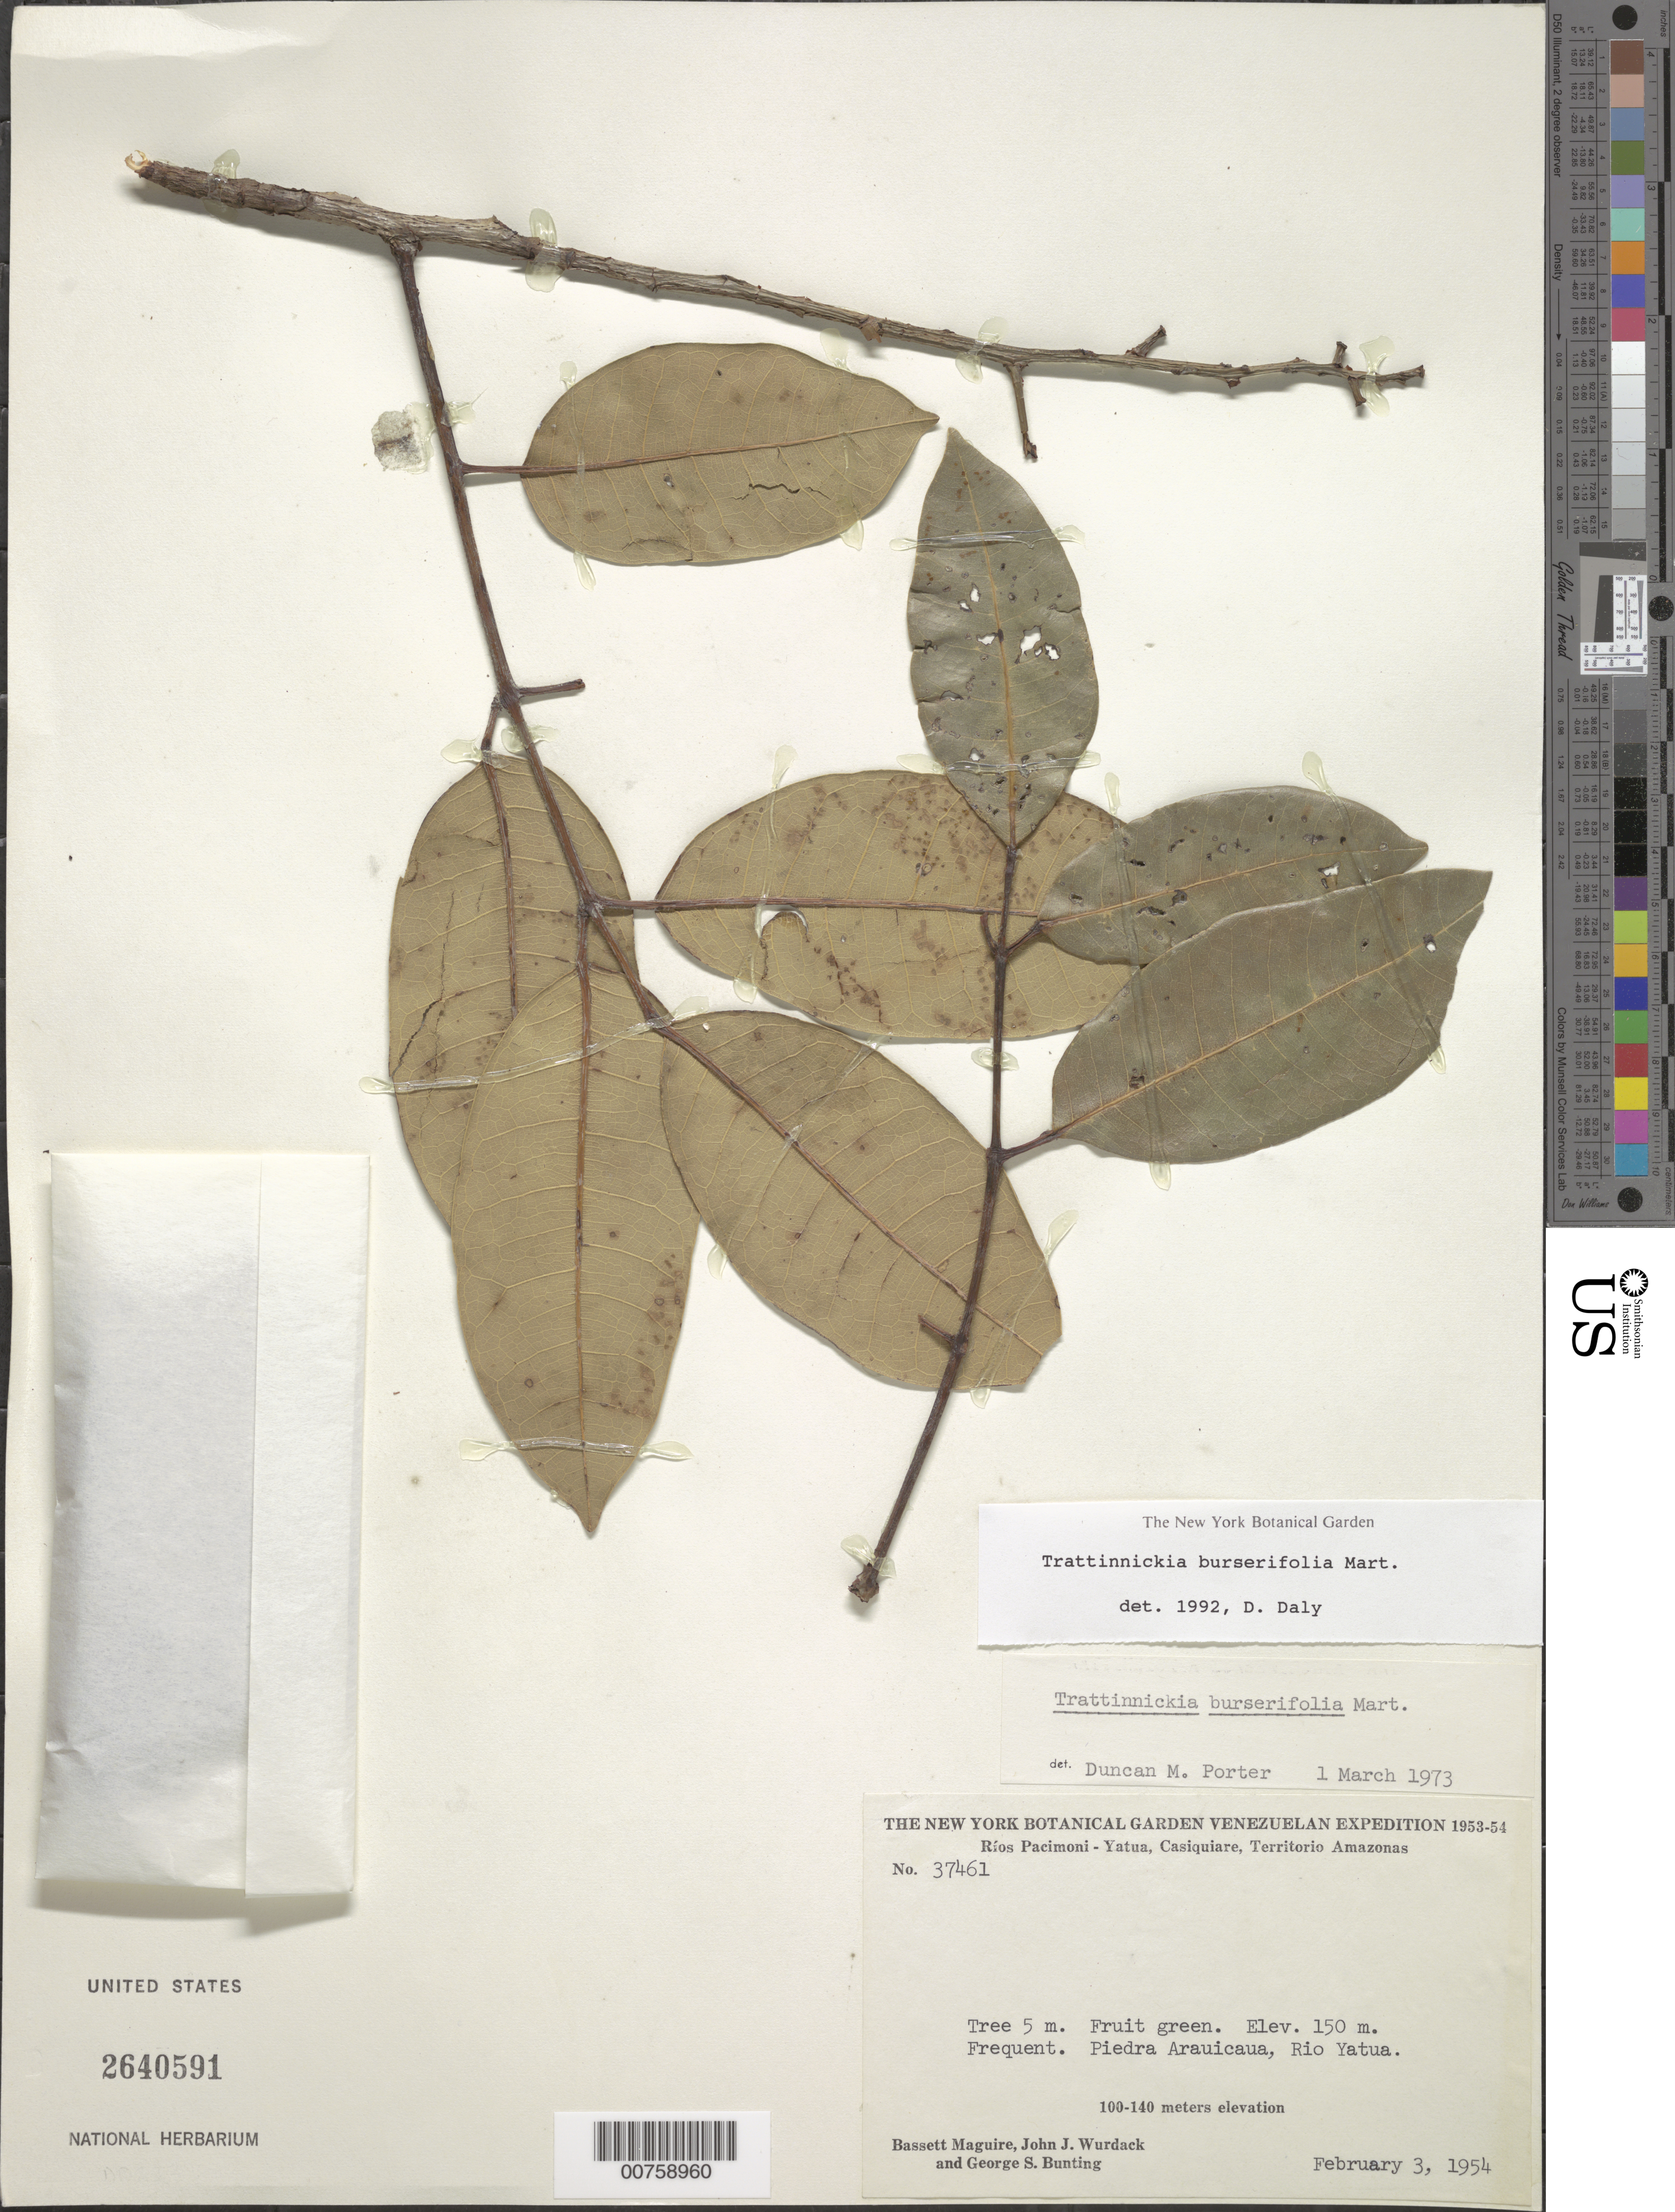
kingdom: Plantae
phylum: Tracheophyta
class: Magnoliopsida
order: Sapindales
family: Burseraceae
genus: Trattinnickia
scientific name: Trattinnickia burserifolia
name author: Mart.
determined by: Daly, D. C.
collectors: B. Maguire, J. J. Wurdack & G. S. Bunting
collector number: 37461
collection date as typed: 3-Feb-54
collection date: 1954-02-03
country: Venezuela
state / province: Amazonas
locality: Río Yatua, Piedra Arauicaua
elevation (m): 100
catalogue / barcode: US 2640591